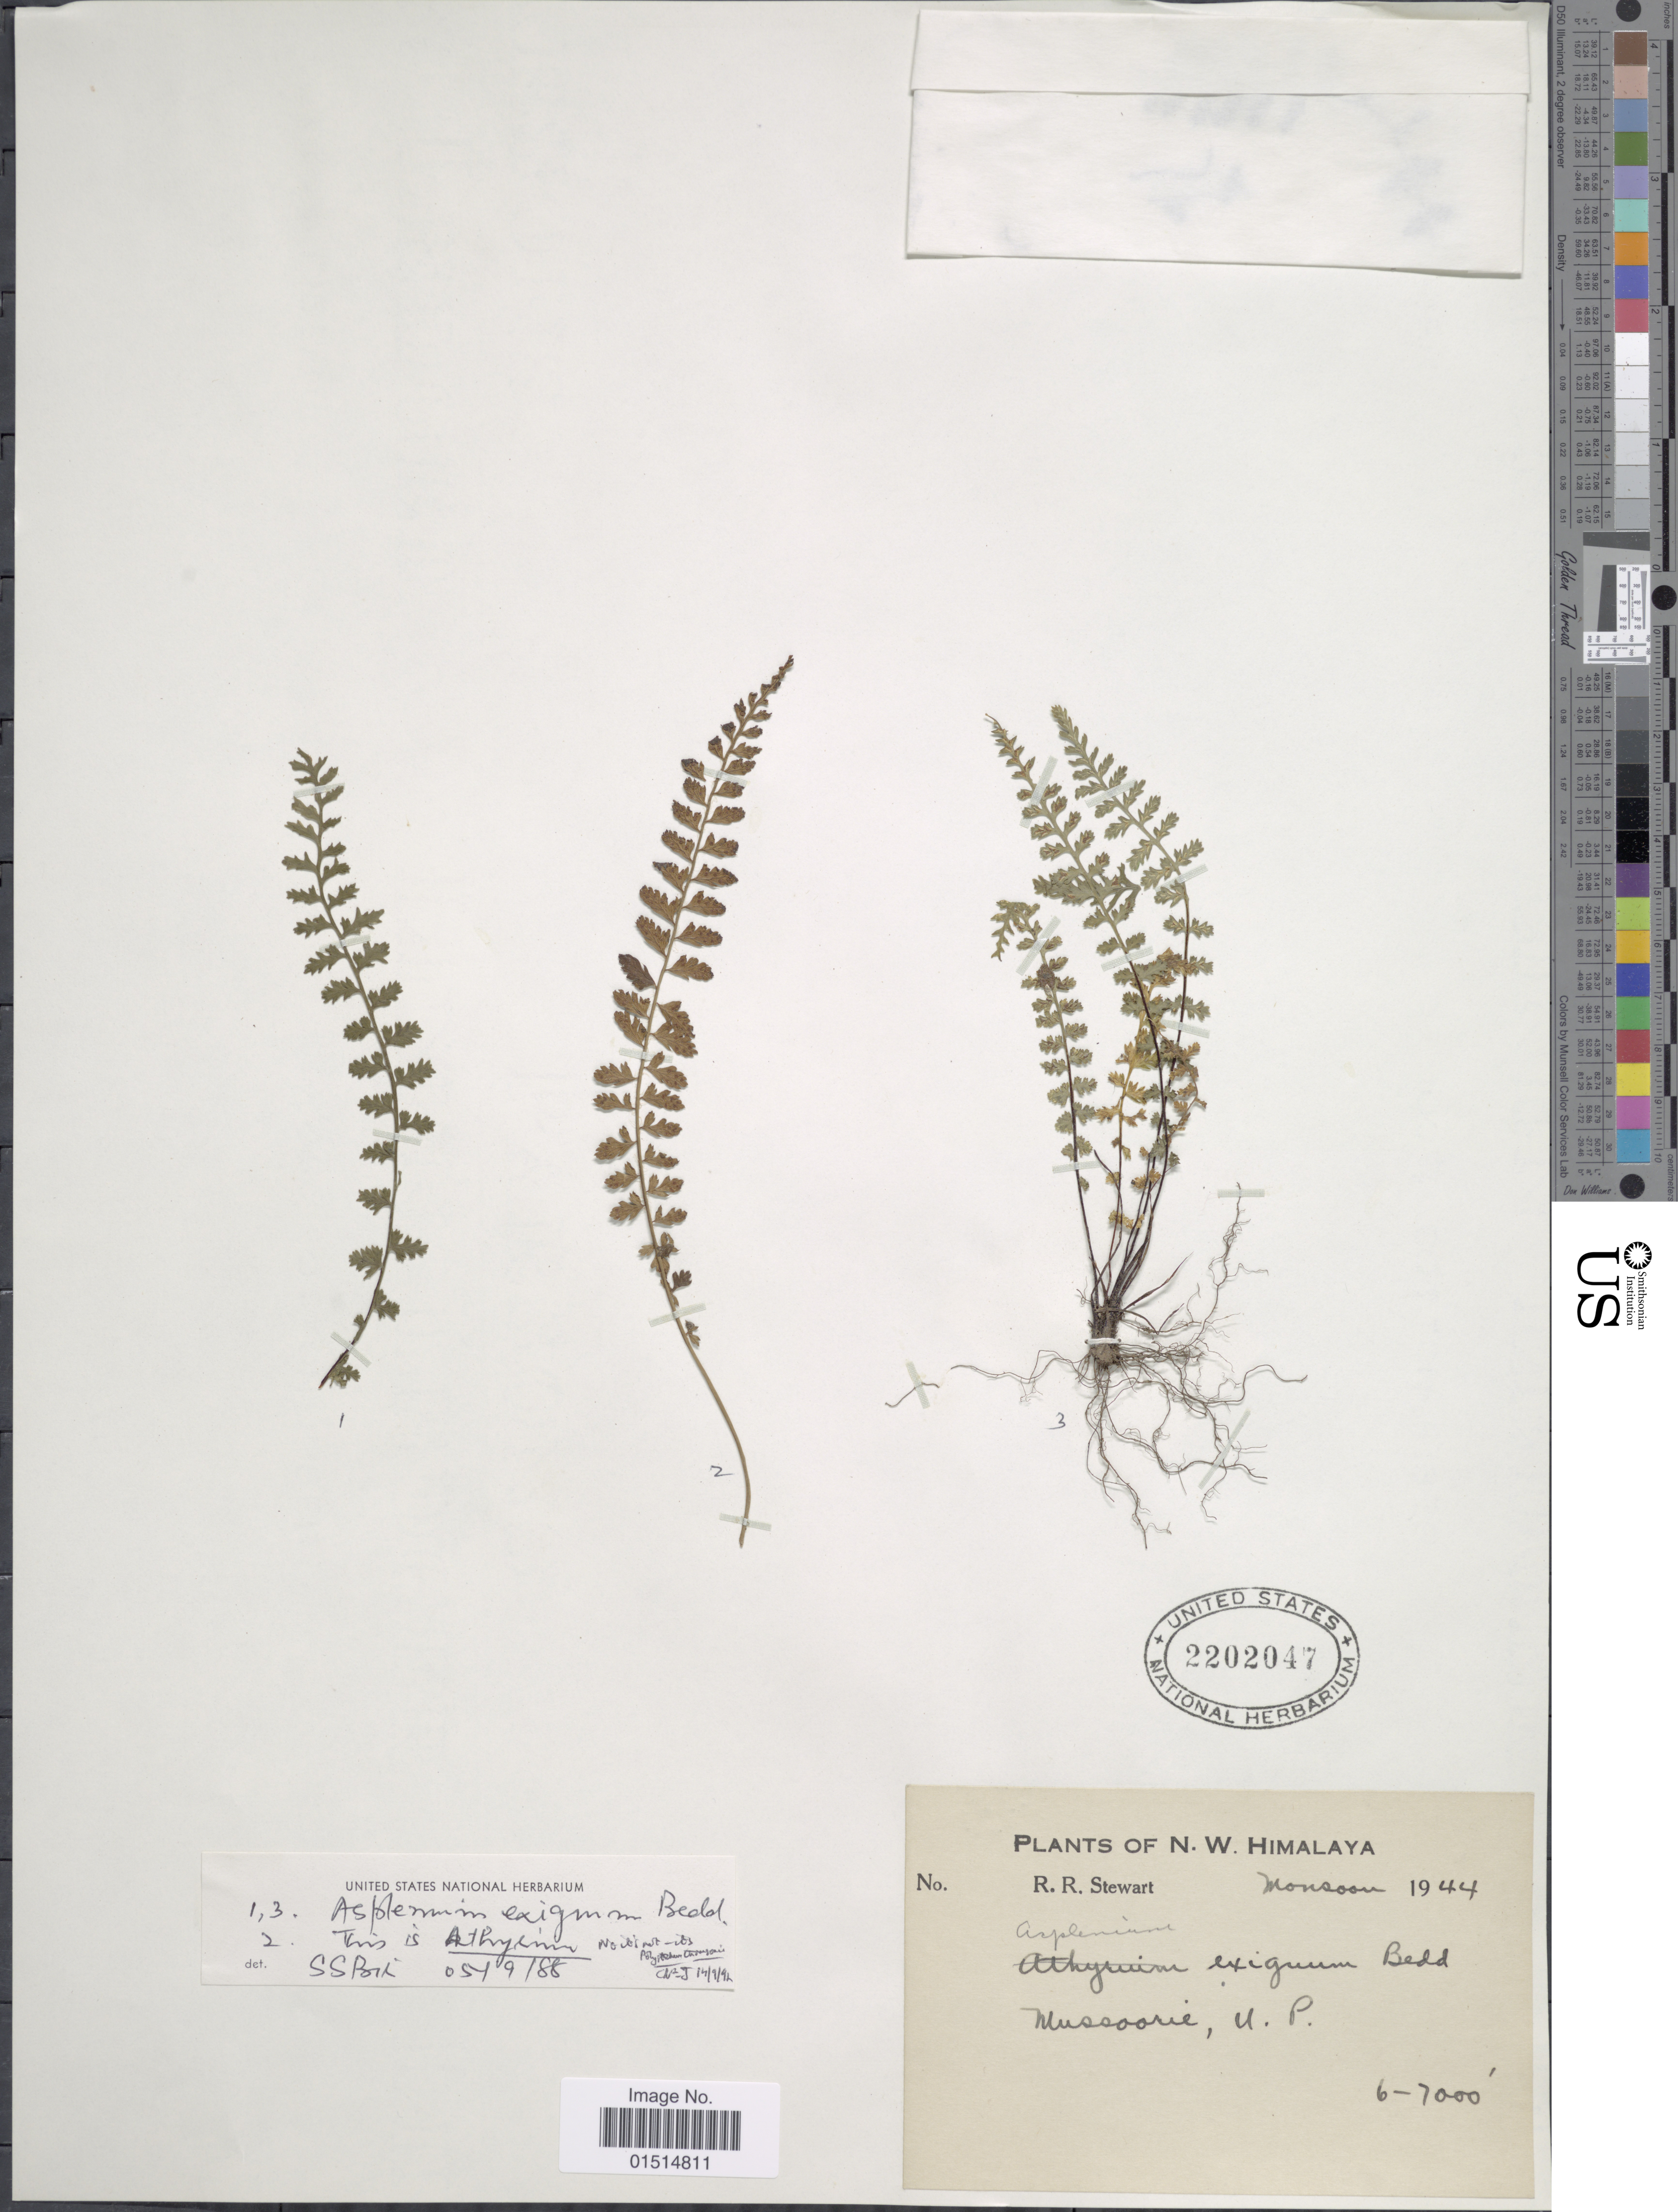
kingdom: Plantae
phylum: Tracheophyta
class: Polypodiopsida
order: Polypodiales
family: Aspleniaceae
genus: Asplenium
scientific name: Asplenium exiguum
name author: Bedd.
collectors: R. R. Stewart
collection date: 1944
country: India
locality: N.W. Himalaya, Mussoorie U.P.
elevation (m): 1829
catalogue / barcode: US 2202047